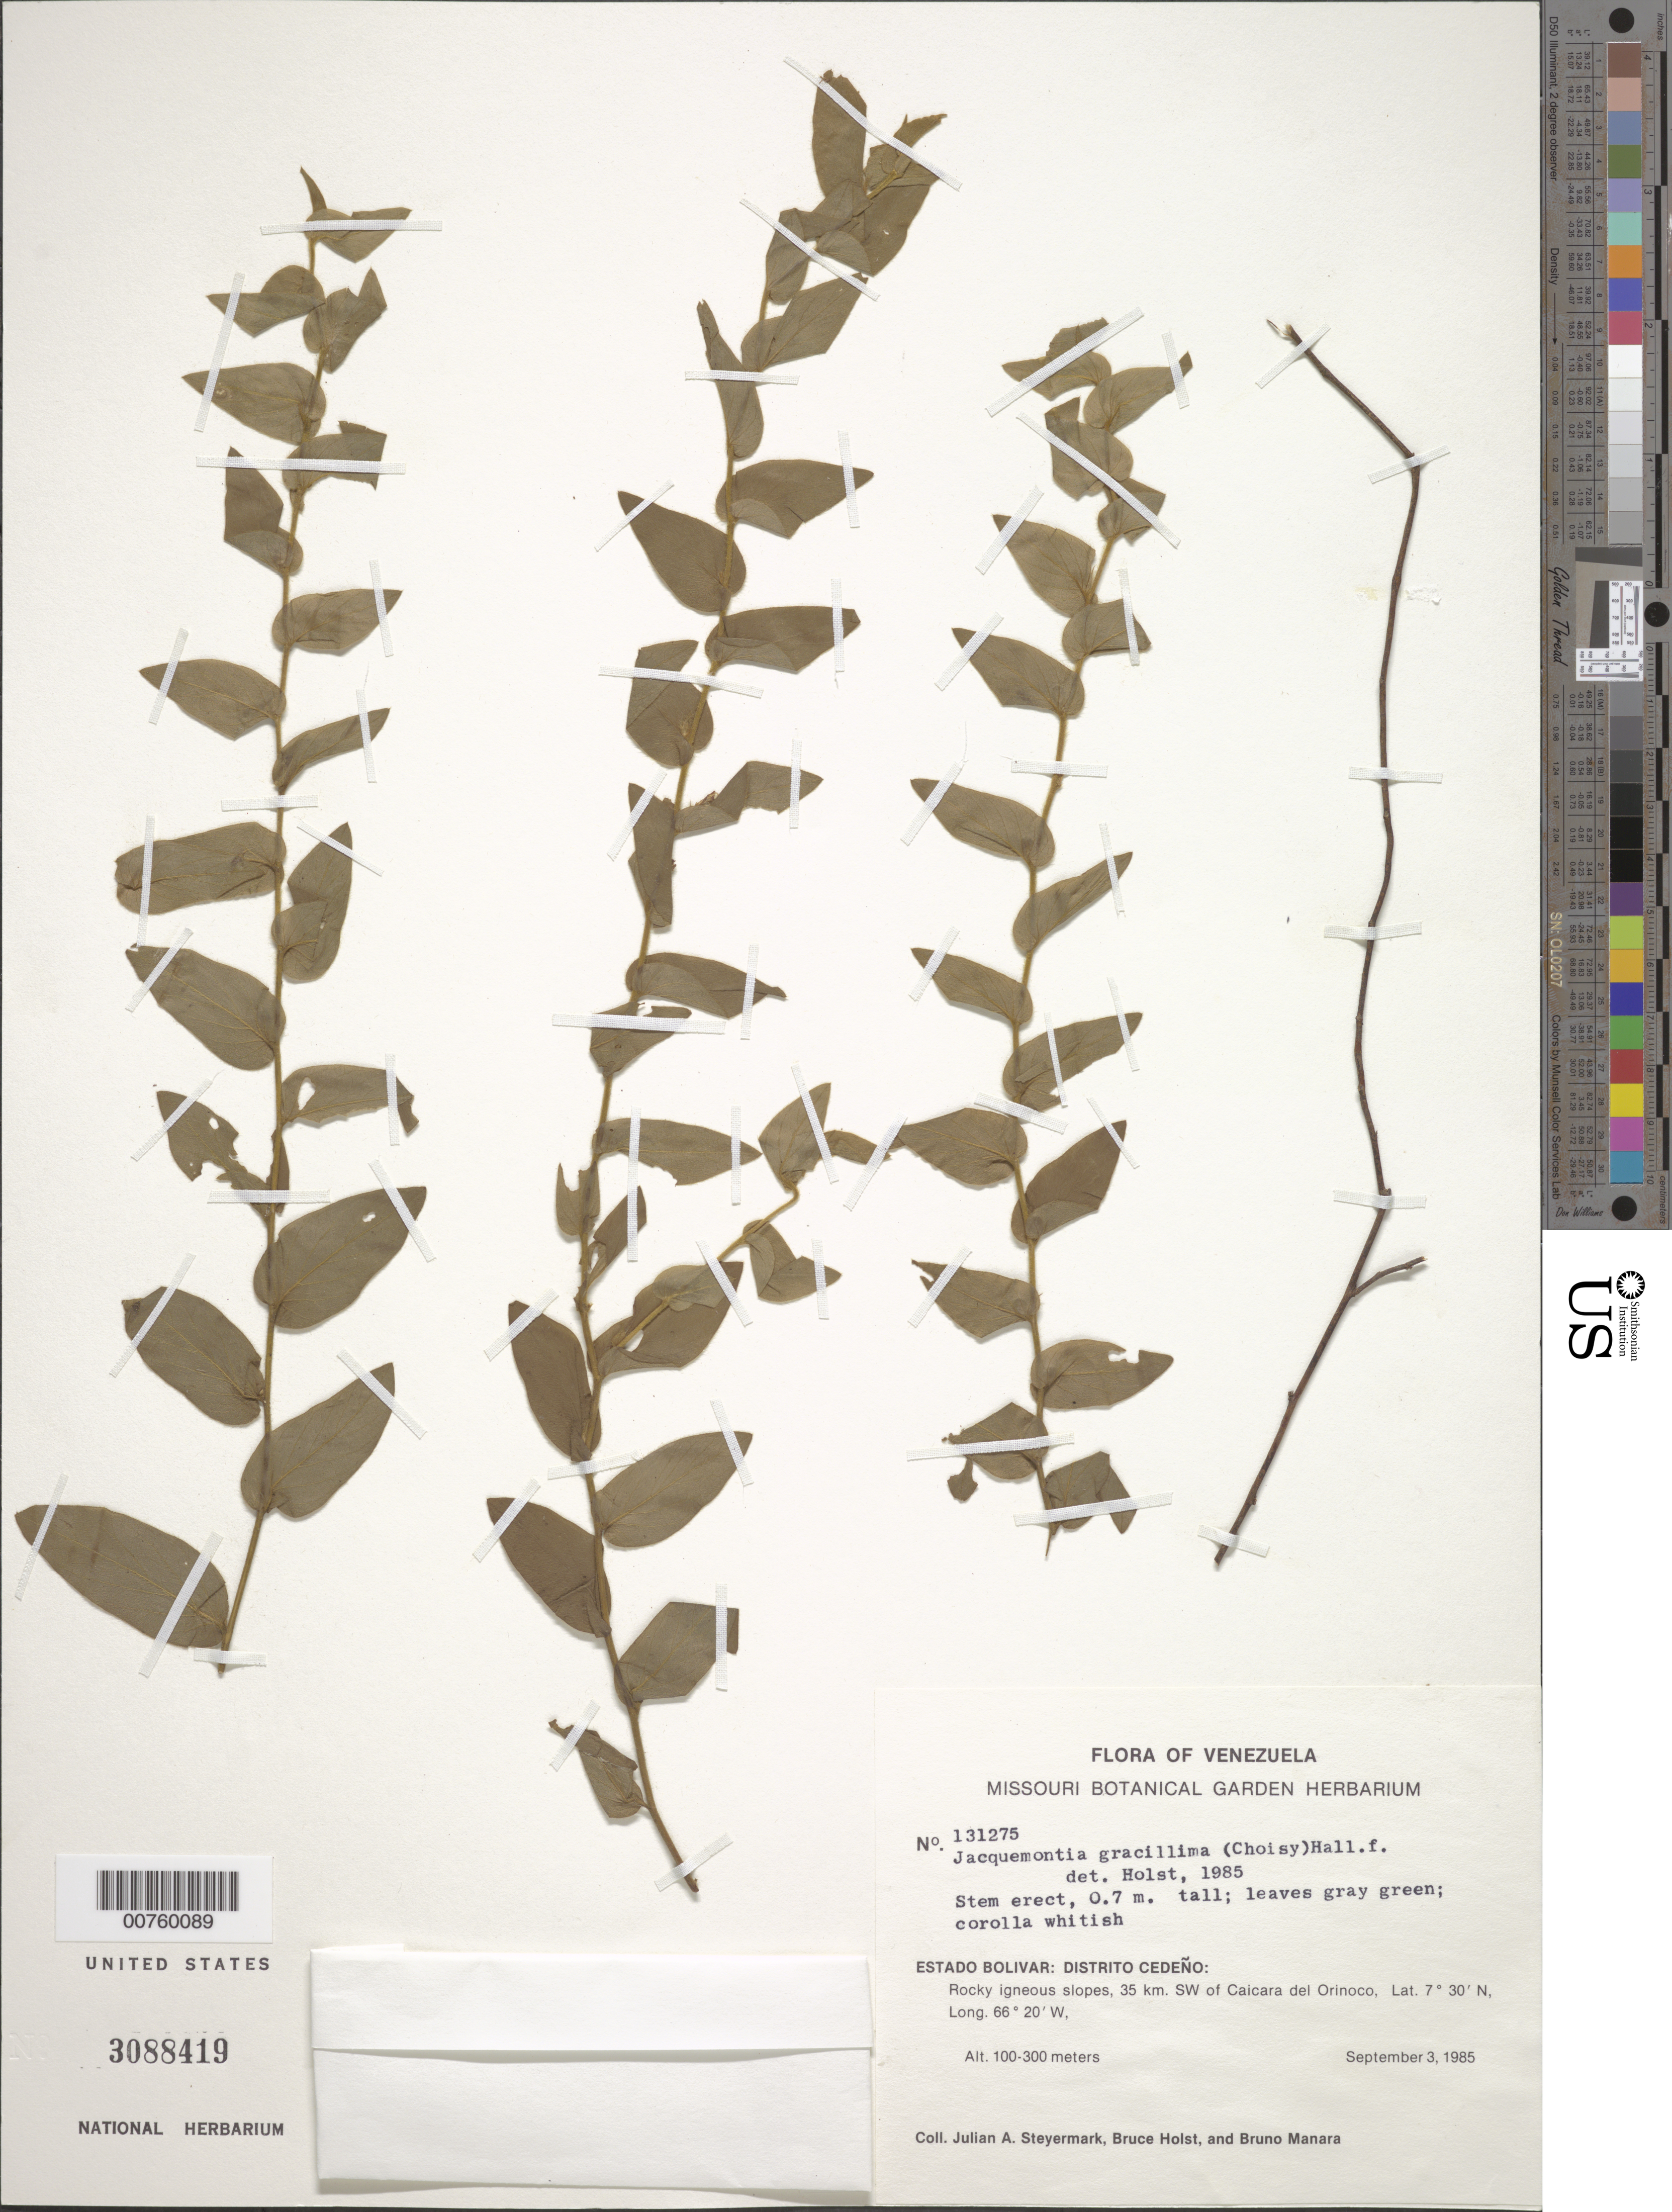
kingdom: Plantae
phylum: Tracheophyta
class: Magnoliopsida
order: Solanales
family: Convolvulaceae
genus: Jacquemontia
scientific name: Jacquemontia gracillima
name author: (Choisy) Hallier f.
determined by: Holst, Bruce K.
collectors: J. Steyermark, B. Holst & B. Manara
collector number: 131275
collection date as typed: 3-Sep-85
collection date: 1985-09-03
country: Venezuela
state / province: Bolívar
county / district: Cedeño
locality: Sacuima, 22.5 km SW of Caicara del Orinoco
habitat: Rocky igneous slopes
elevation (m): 100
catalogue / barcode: US 3088419